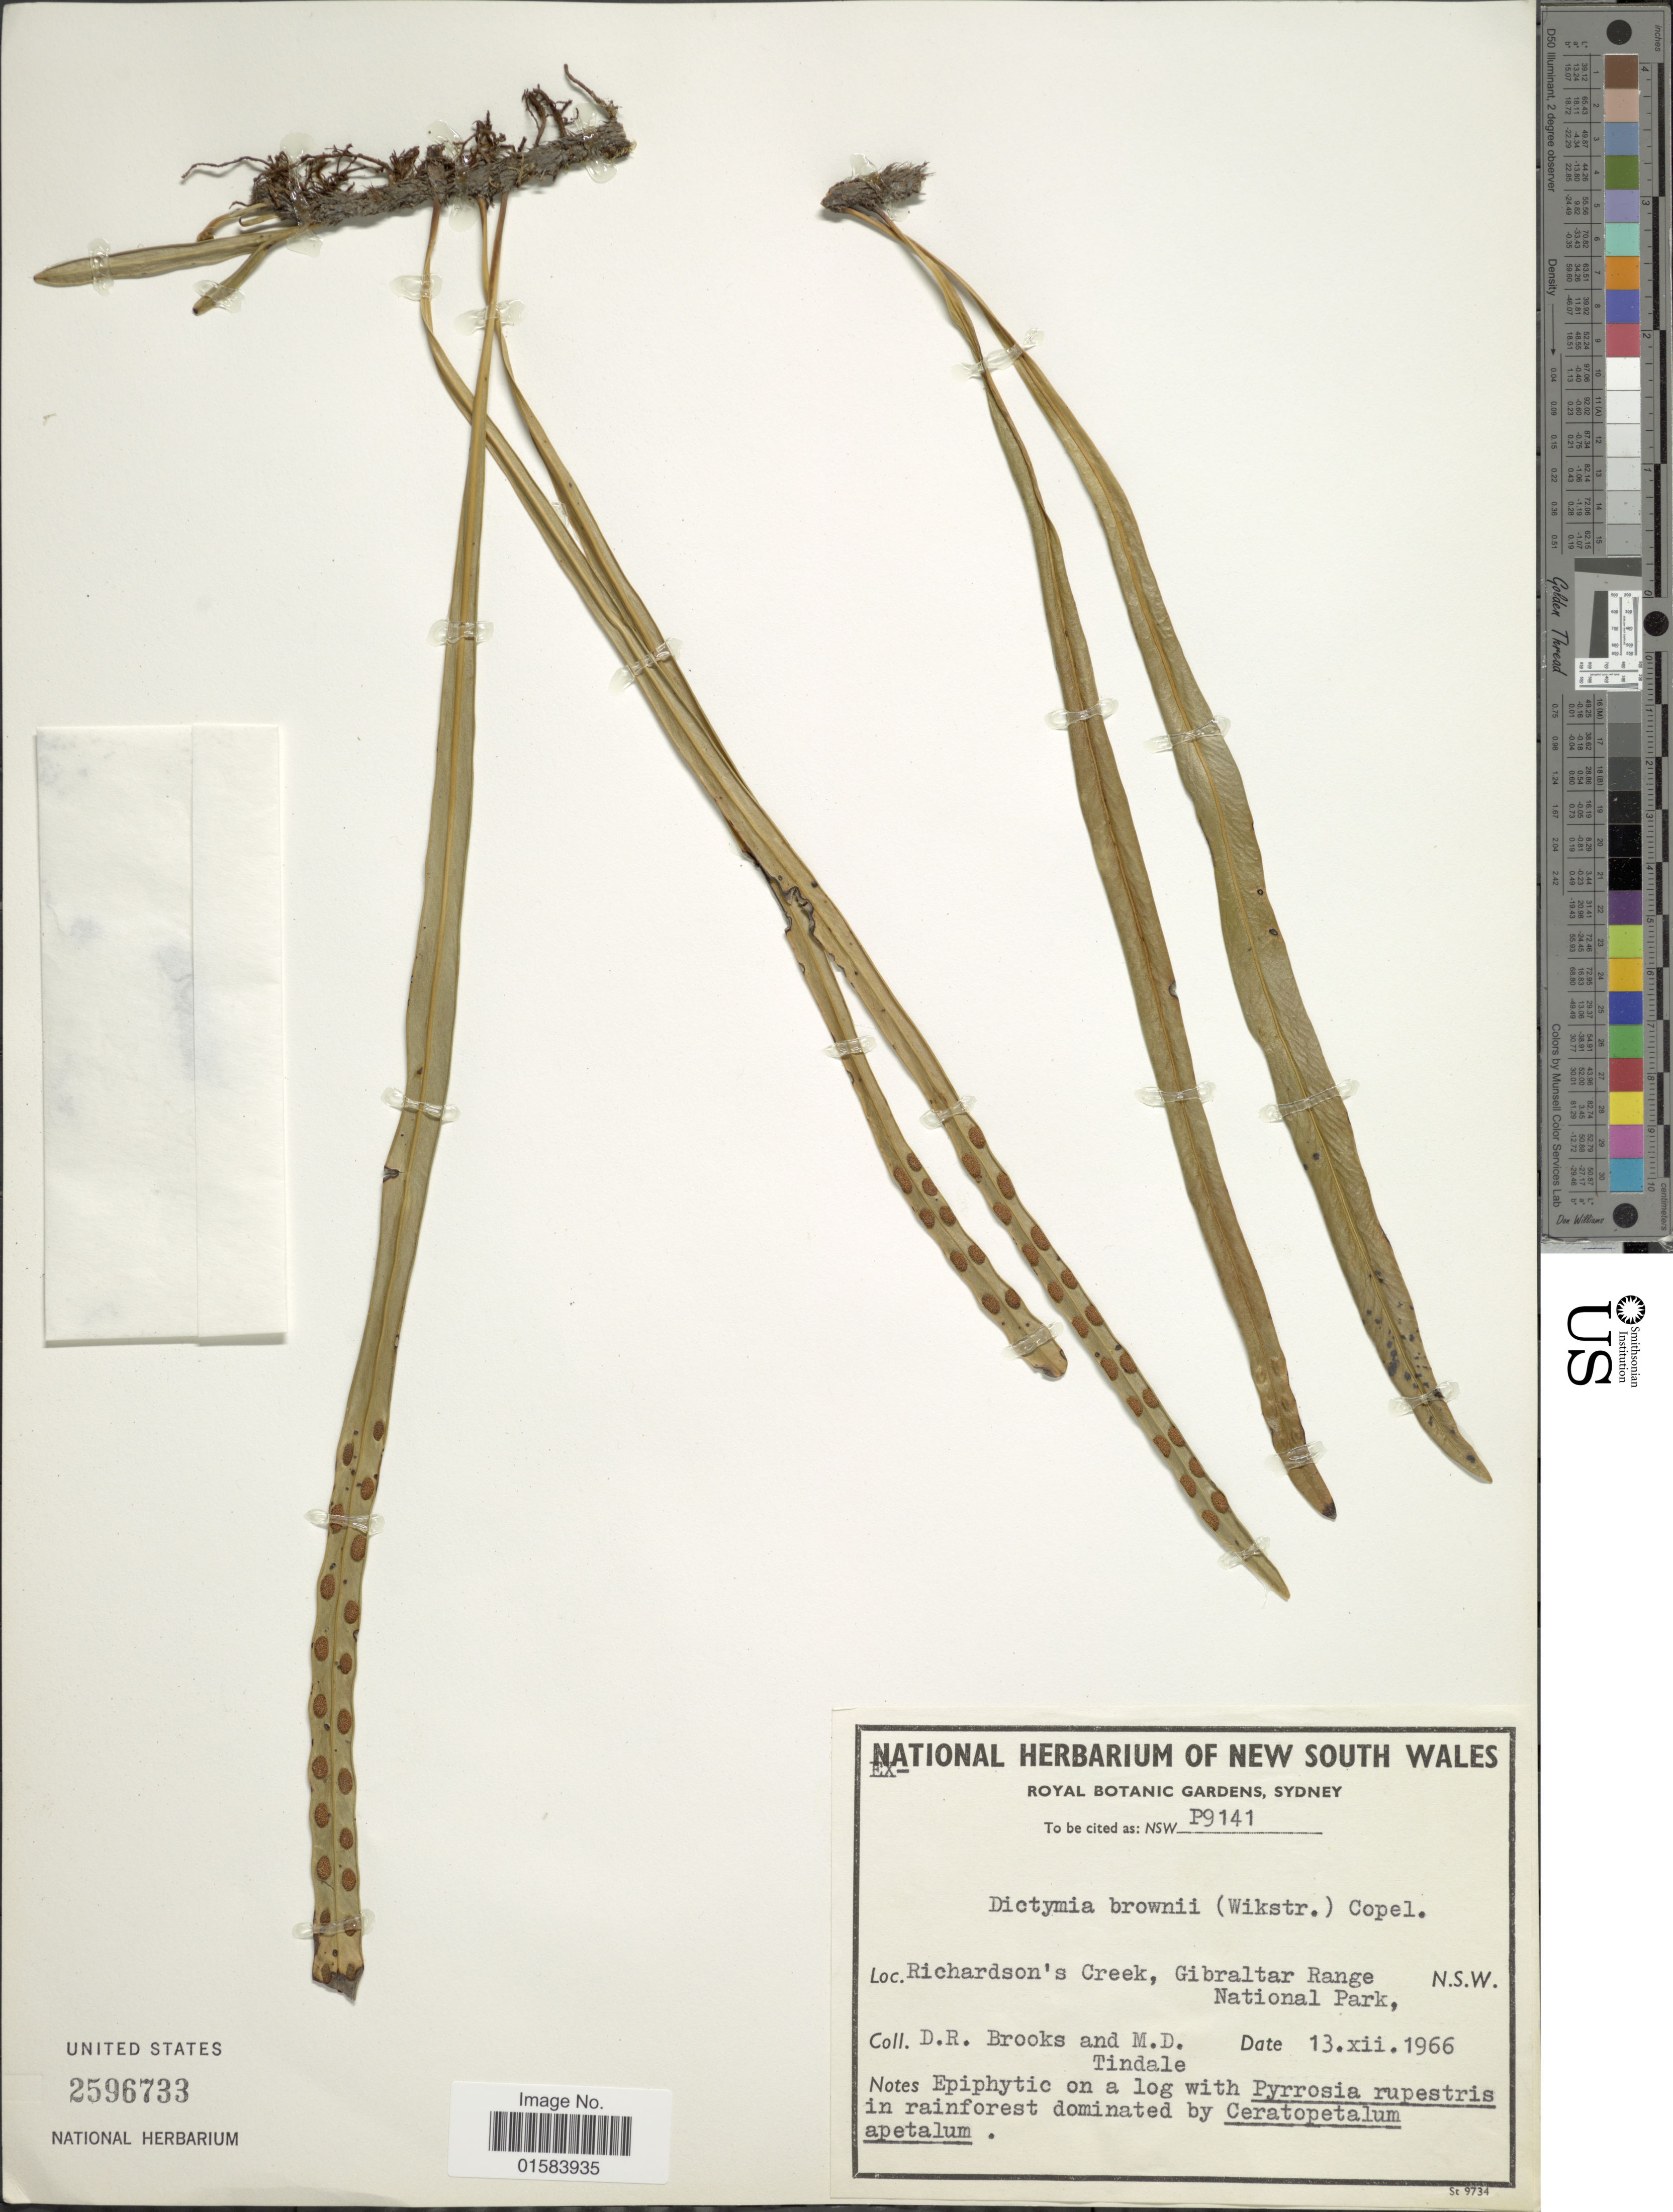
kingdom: Plantae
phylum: Tracheophyta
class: Polypodiopsida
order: Polypodiales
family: Polypodiaceae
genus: Dictymia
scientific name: Dictymia brownii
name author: (Wikstr.) Copel.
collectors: D. Brooks & M. D. Tindale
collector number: P9141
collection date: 1966-12-13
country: Australia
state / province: New South Wales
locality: Richardson's Creek, Gibraltar Range National Park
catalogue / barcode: US 2596733